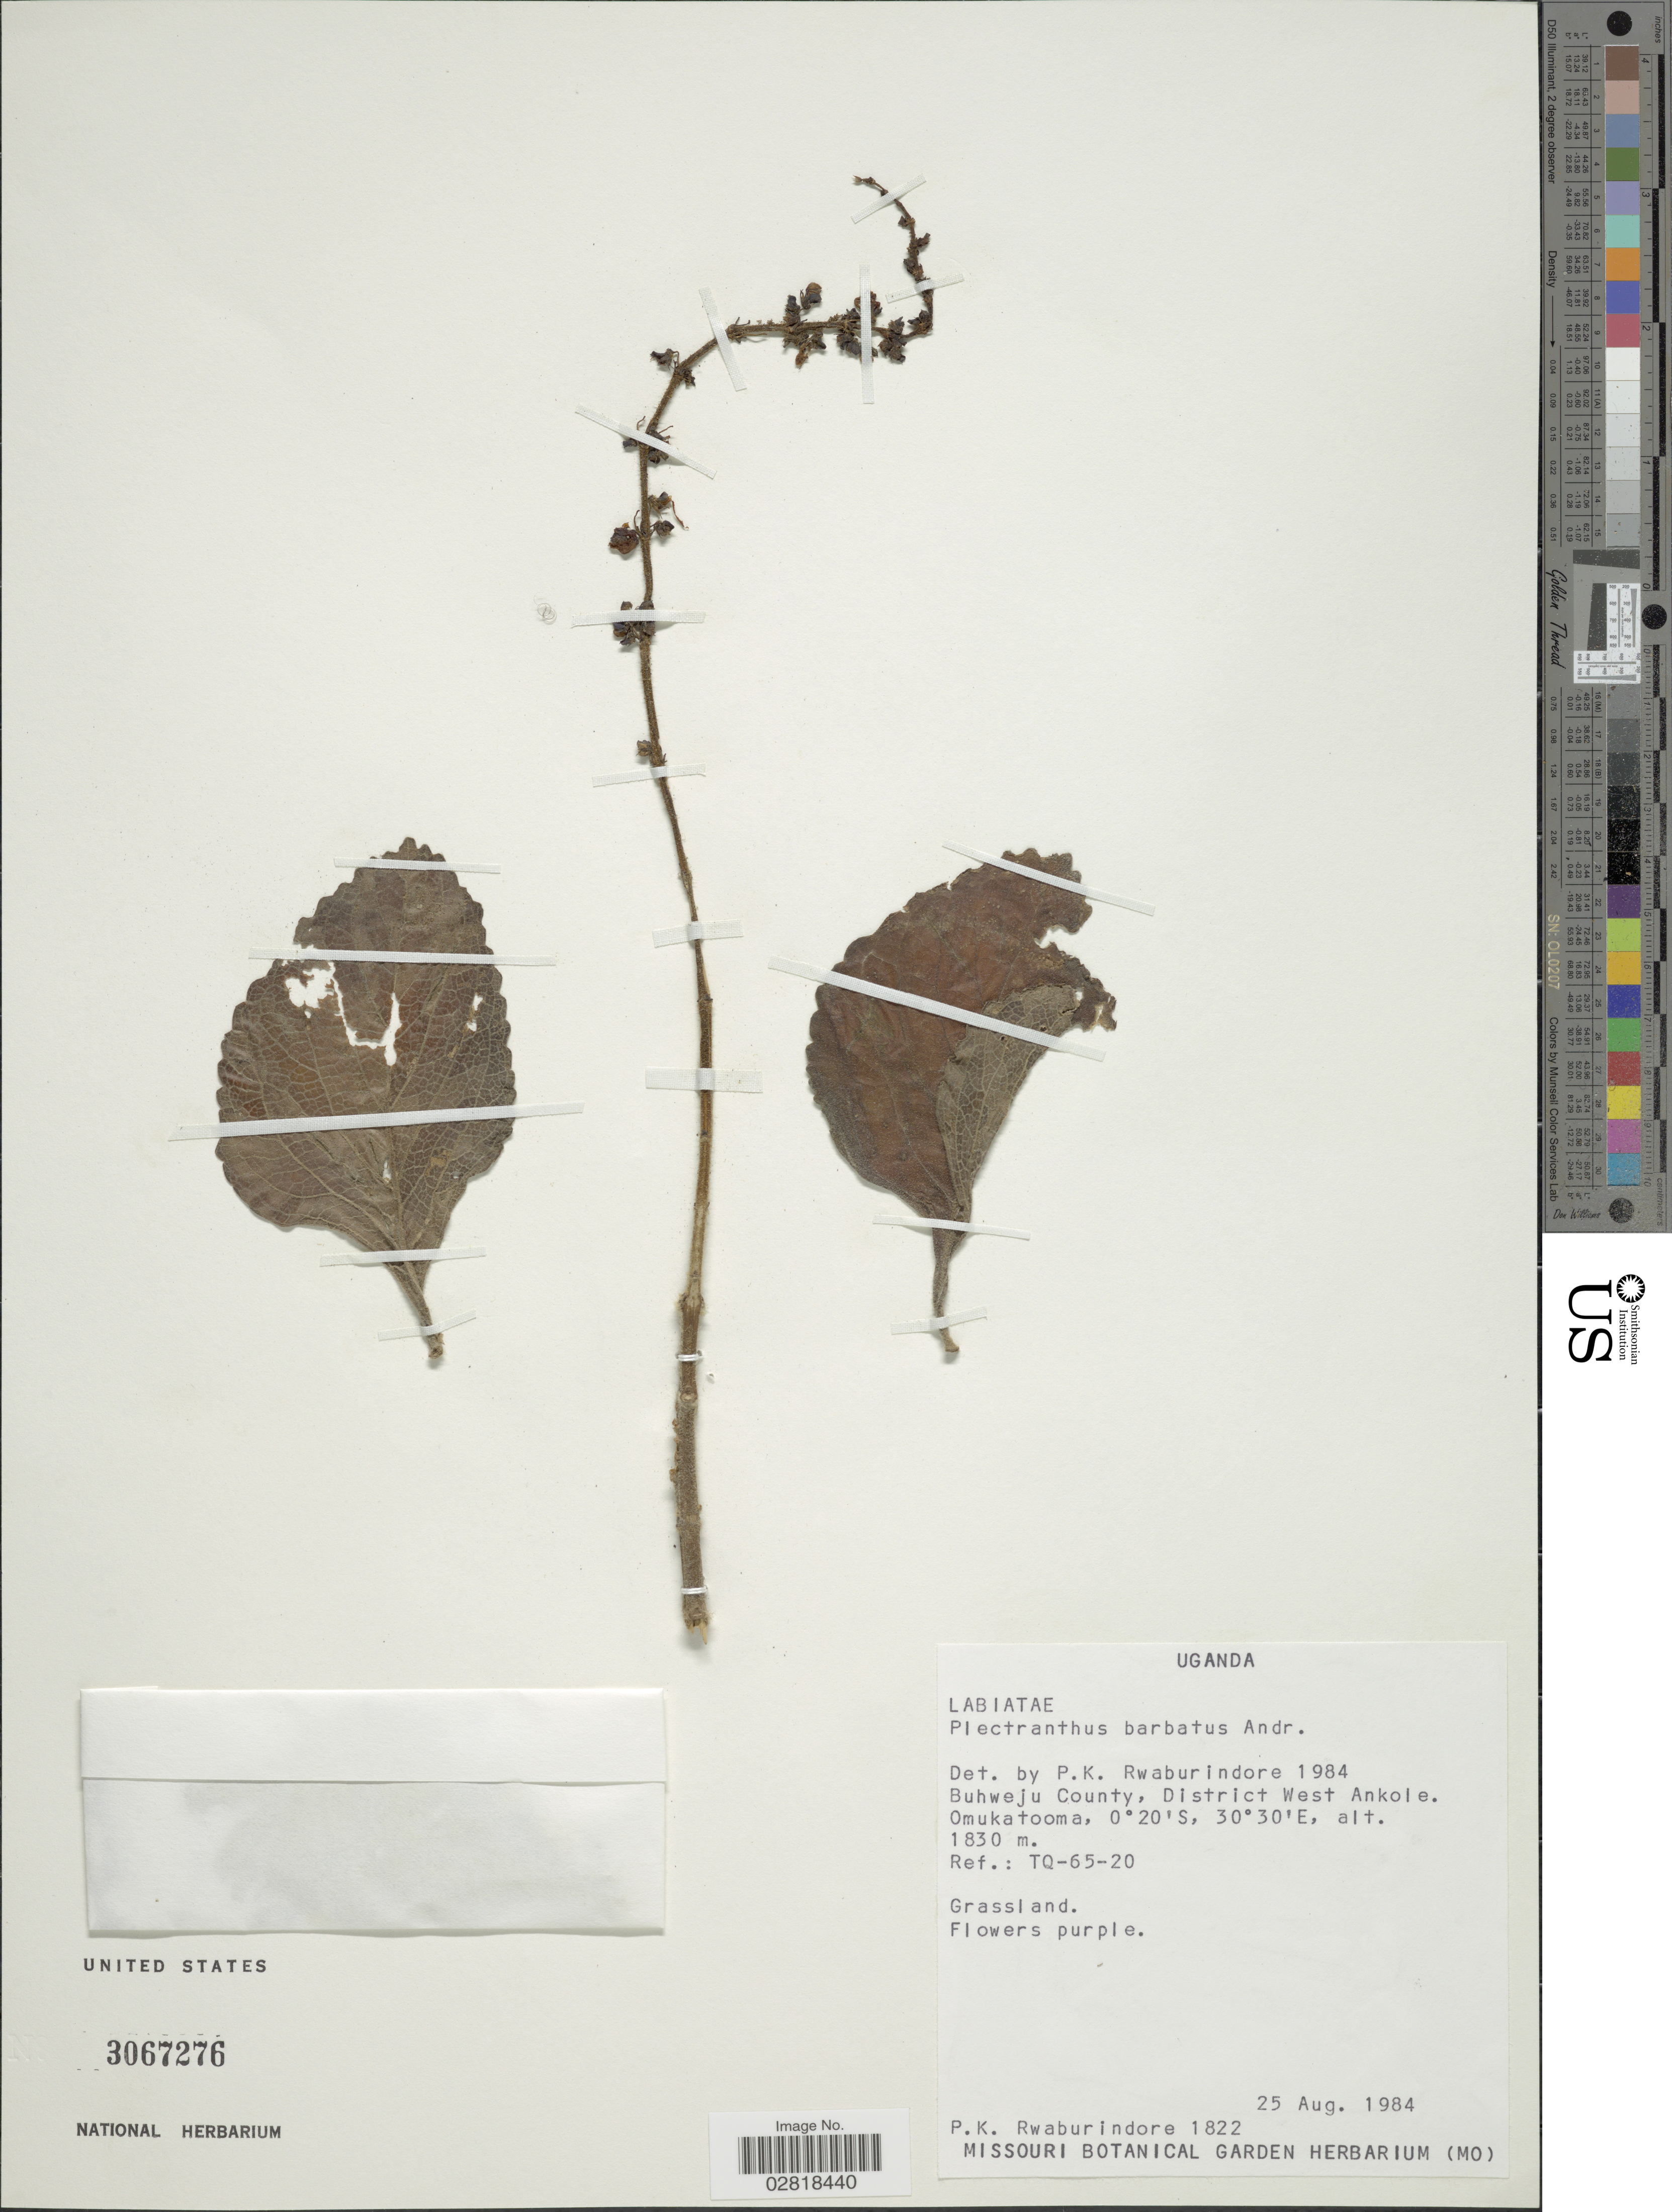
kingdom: Plantae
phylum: Tracheophyta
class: Magnoliopsida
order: Lamiales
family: Lamiaceae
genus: Plectranthus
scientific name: Plectranthus barbatus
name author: Andrews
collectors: P. Rwaburindore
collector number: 1822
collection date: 1984-08-25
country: Uganda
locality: Buhweju County, District West Ankole. Omukatooma. Ref.: TQ-65-20.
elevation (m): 1830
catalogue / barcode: US 3067276